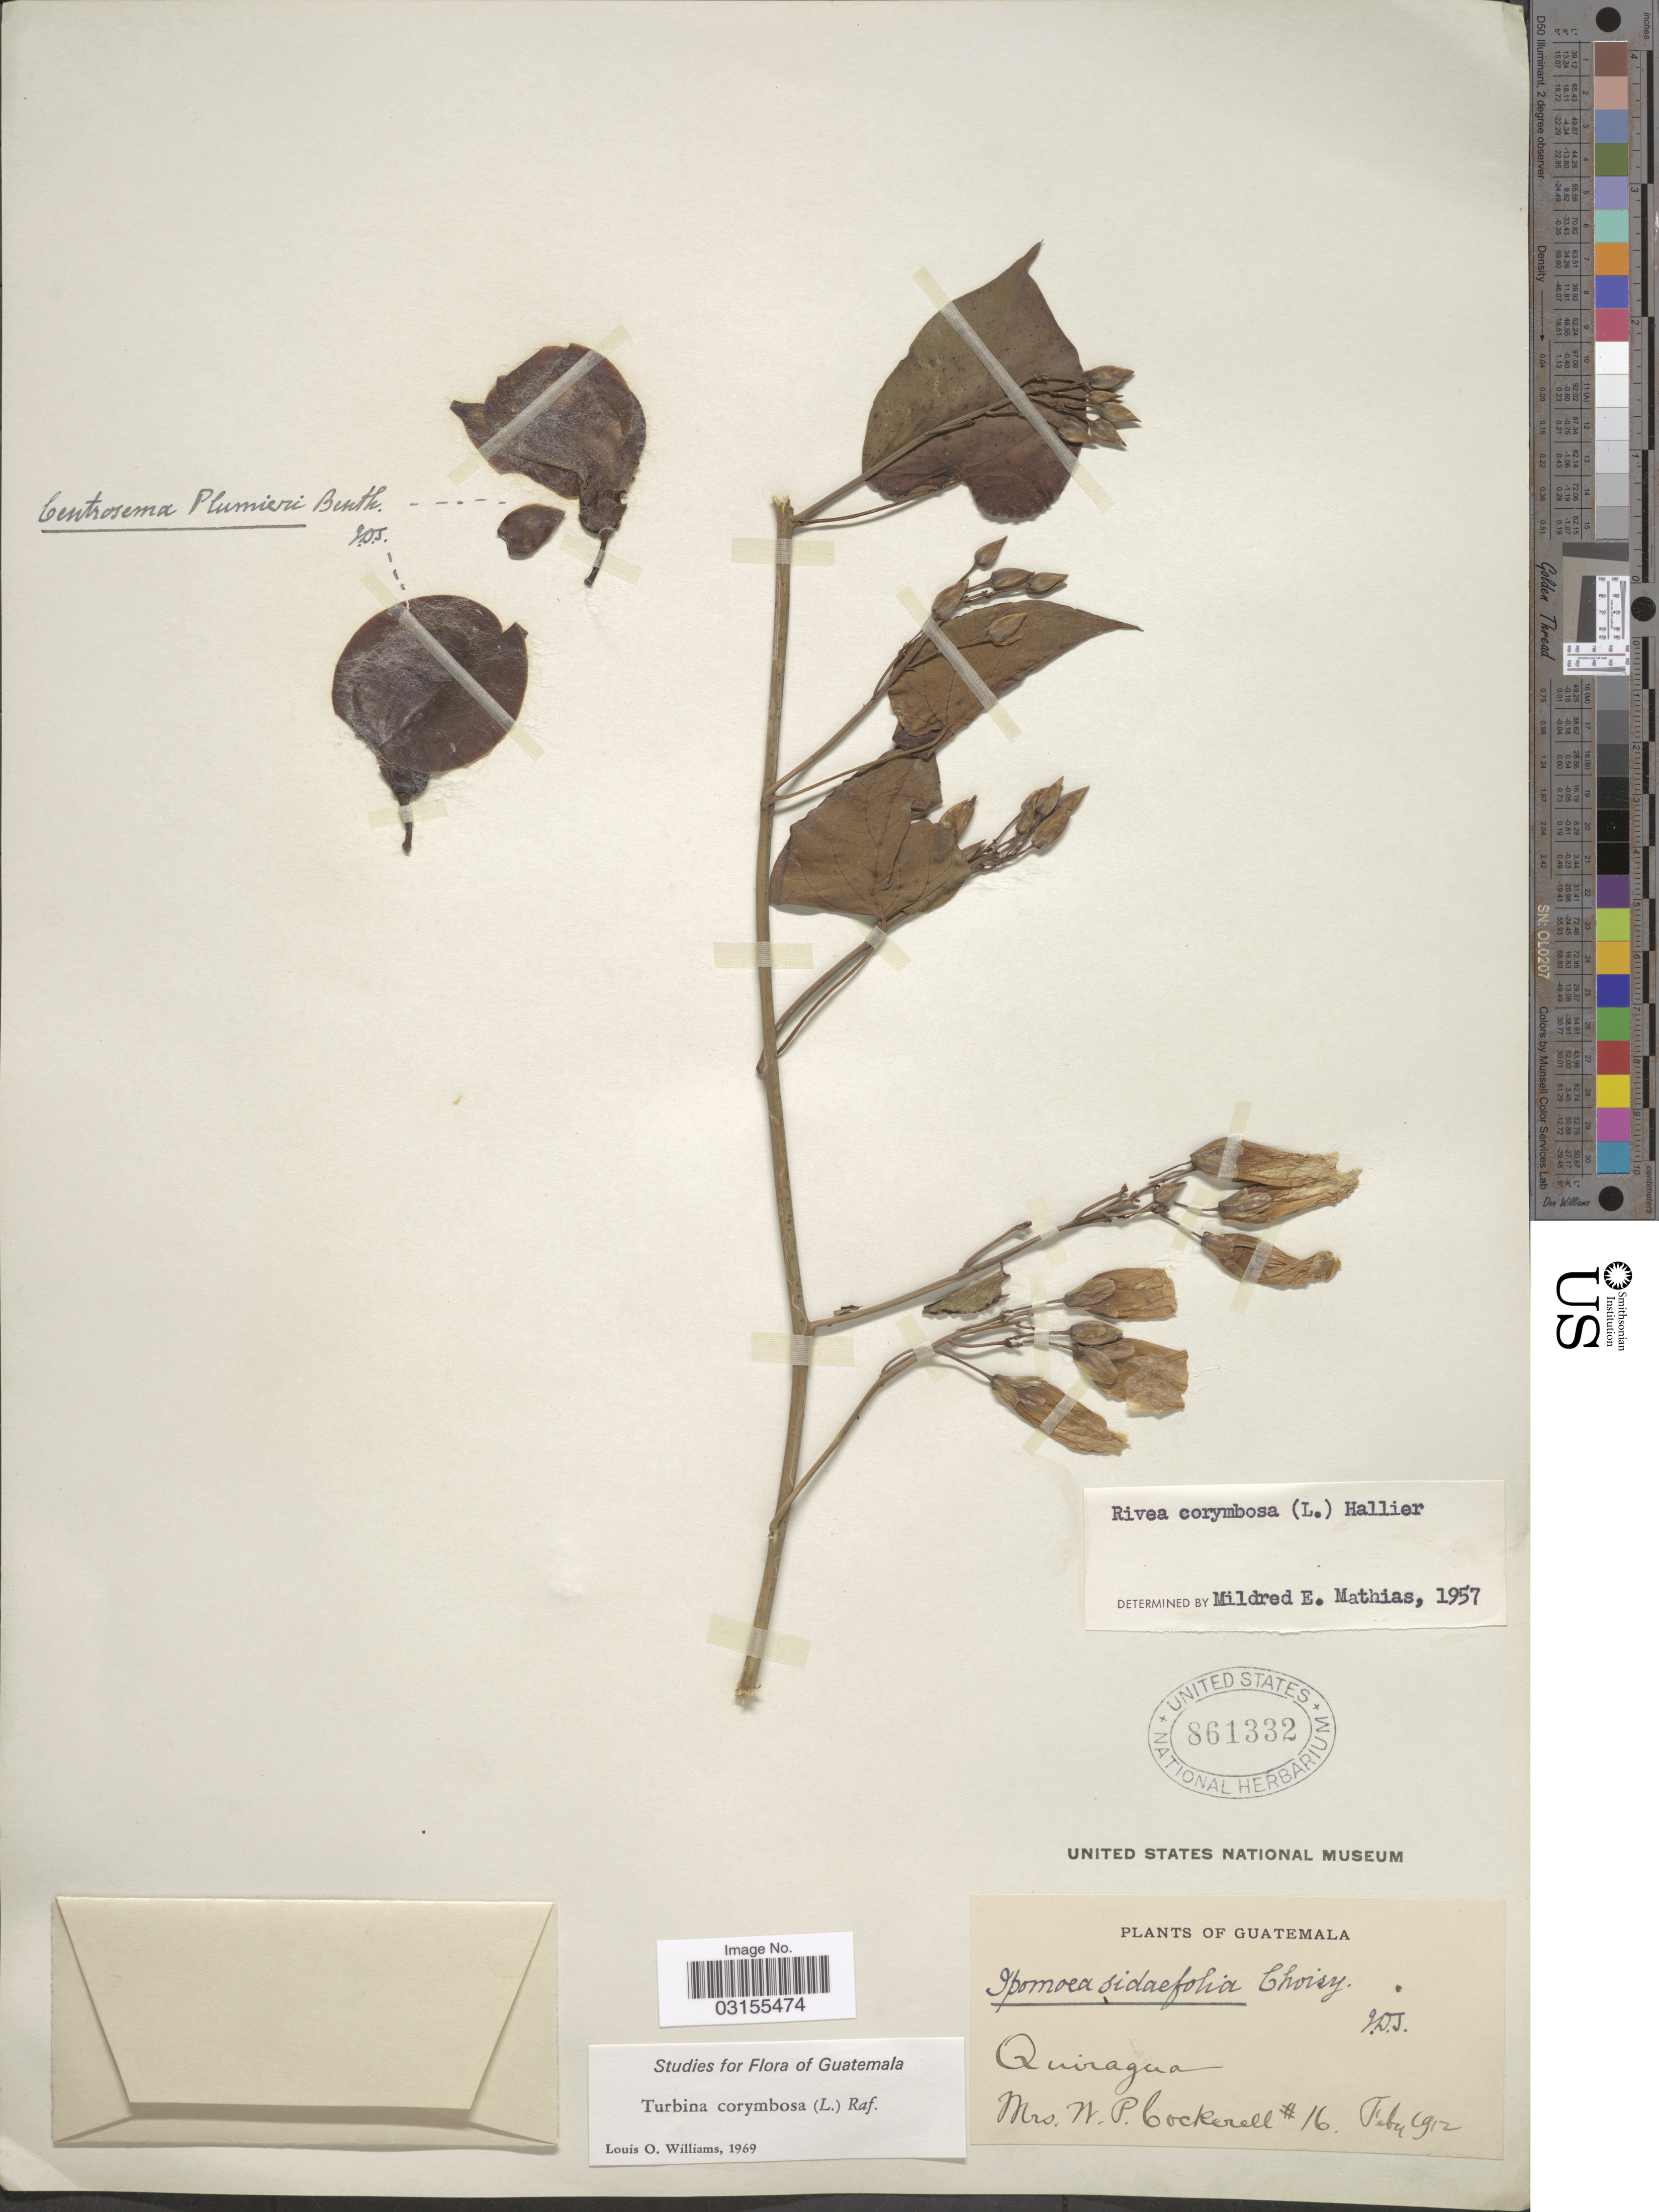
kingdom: Plantae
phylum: Tracheophyta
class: Magnoliopsida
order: Solanales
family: Convolvulaceae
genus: Turbina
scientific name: Turbina corymbosa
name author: (L.) Raf.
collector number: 16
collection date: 1912-02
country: Guatemala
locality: Quirigua.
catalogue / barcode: US 861332